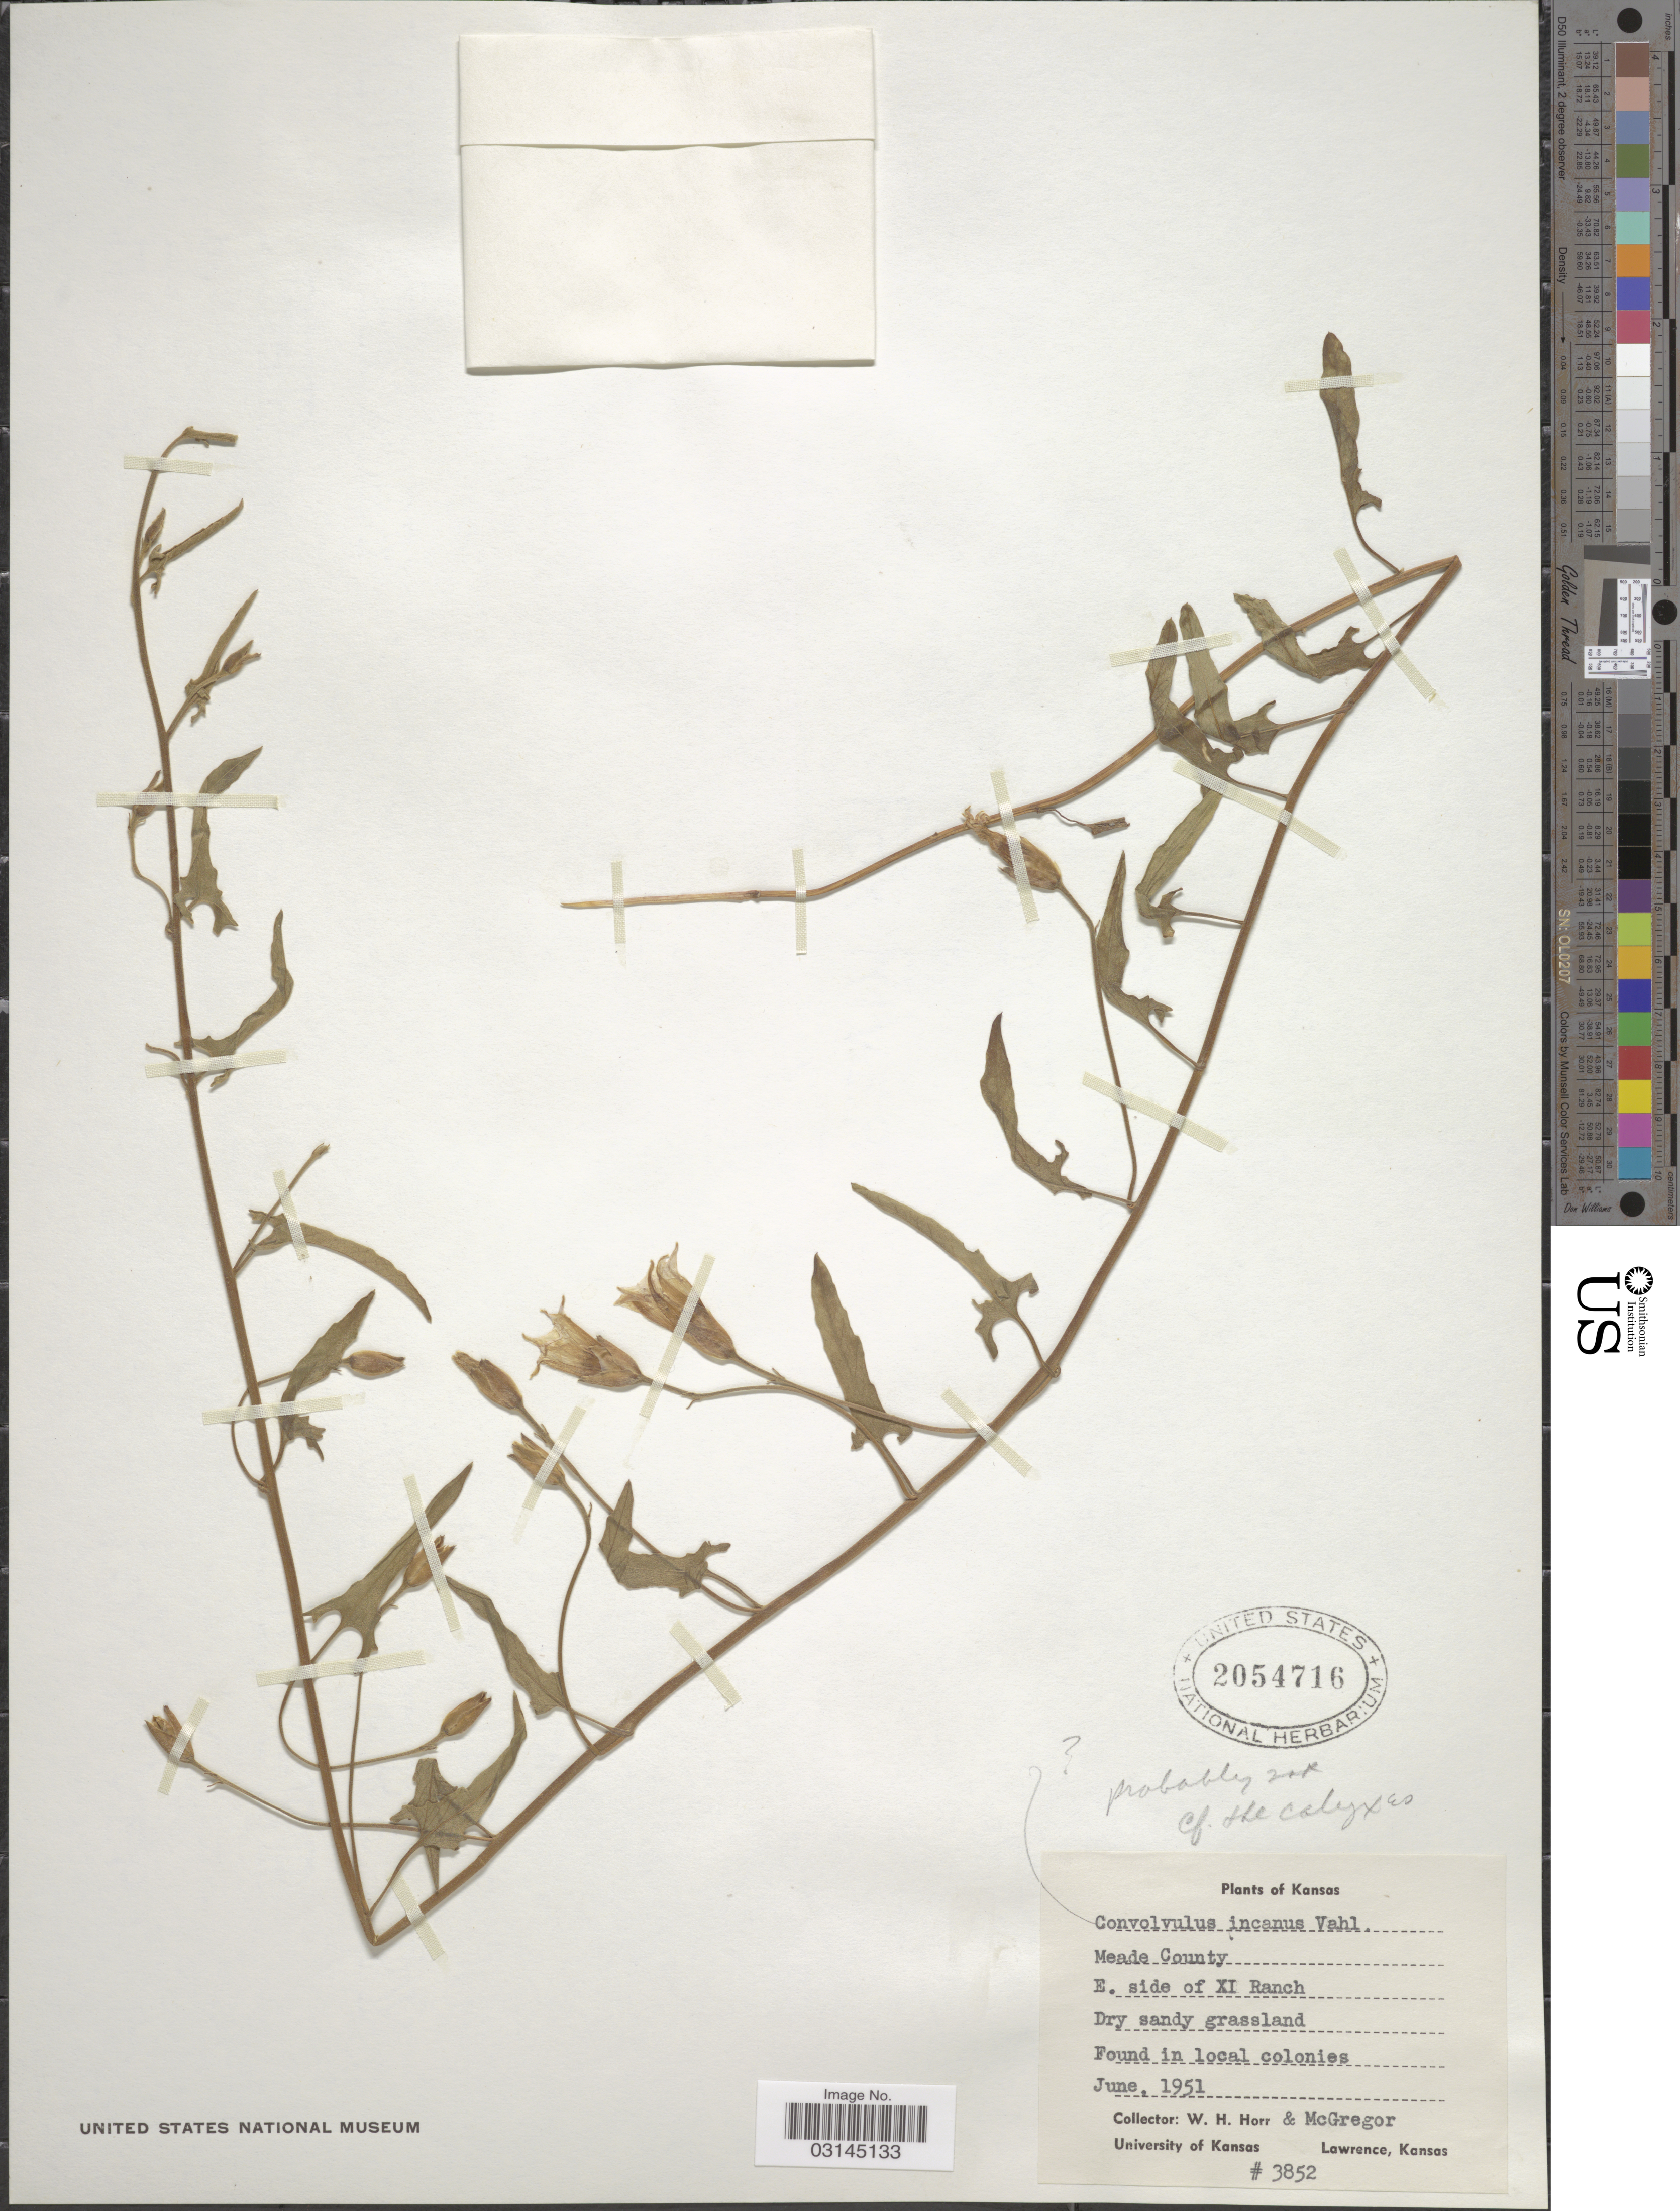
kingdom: Plantae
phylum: Tracheophyta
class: Magnoliopsida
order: Solanales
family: Convolvulaceae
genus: Convolvulus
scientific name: Convolvulus incanus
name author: Vahl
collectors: W. H. Horr & -. McGregor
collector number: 3852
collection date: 1951-06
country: United States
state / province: Kansas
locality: Meade County. E. side of XI Ranch.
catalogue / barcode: US 2054716